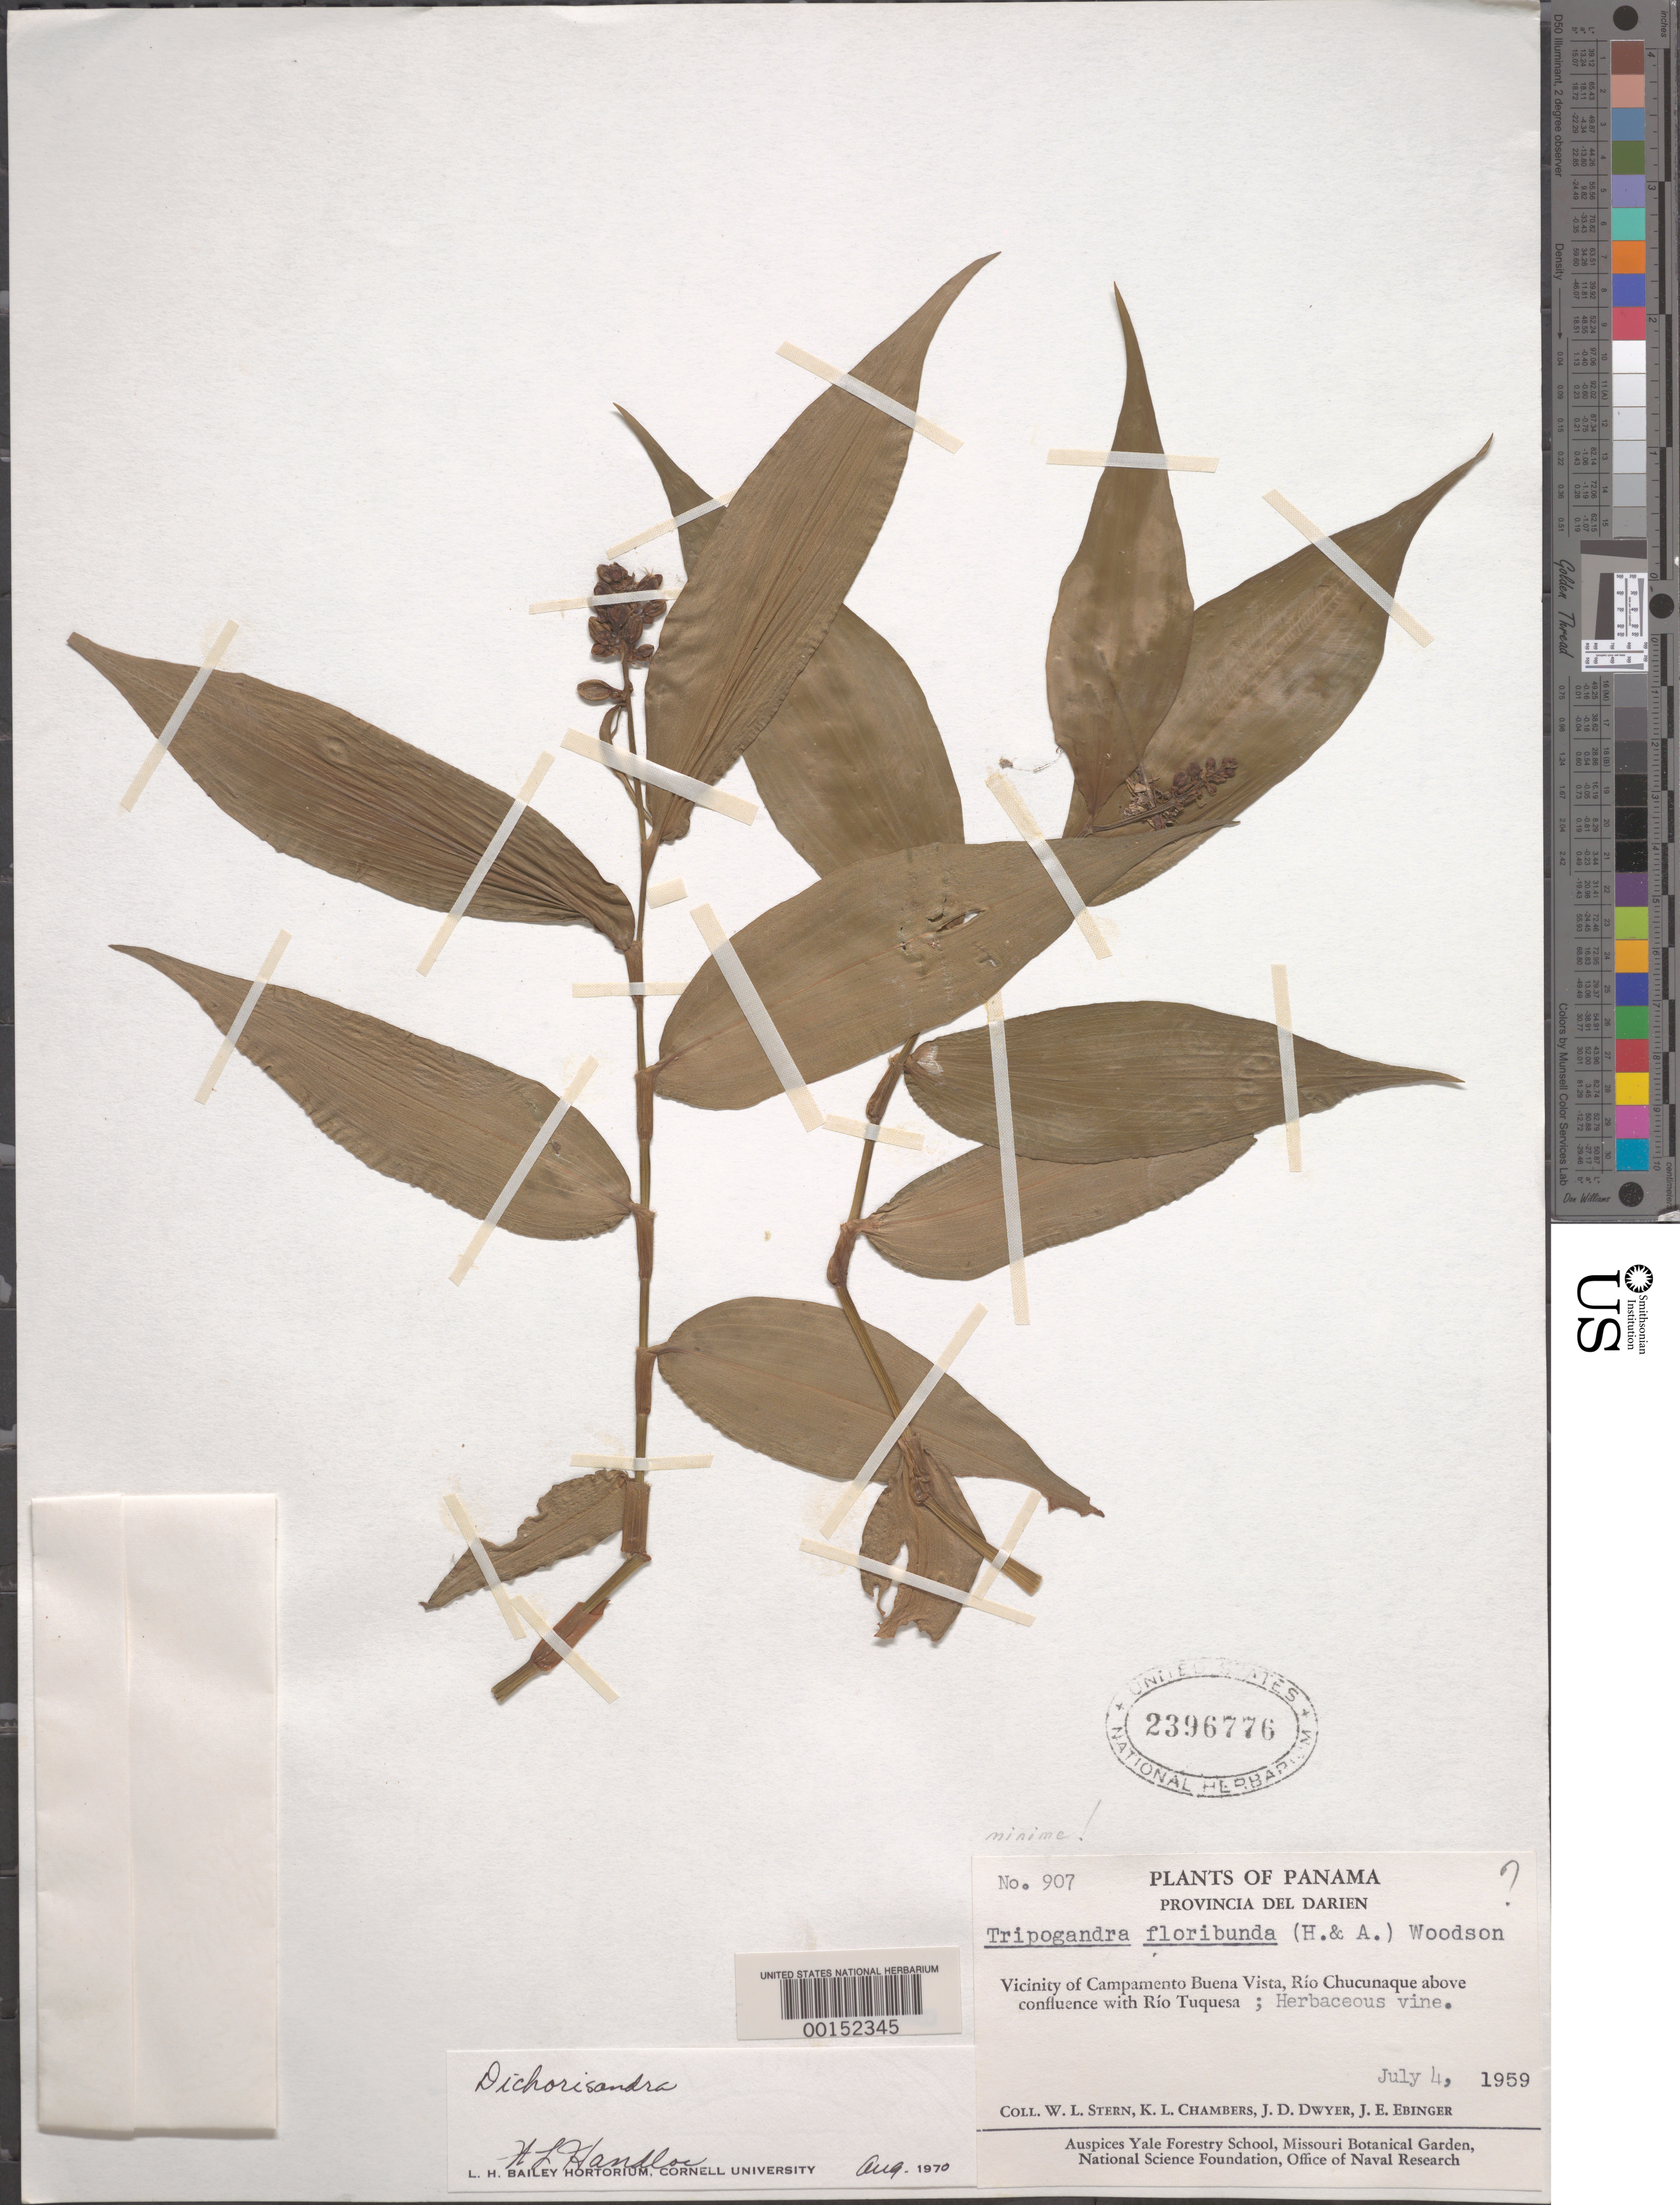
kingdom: Plantae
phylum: Tracheophyta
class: Liliopsida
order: Commelinales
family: Commelinaceae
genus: Dichorisandra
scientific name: Dichorisandra hexandra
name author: (Aubl.) Standl.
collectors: W. L. Stern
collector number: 907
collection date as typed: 04 Jul 1959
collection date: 1959-07-04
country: Panama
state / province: Darién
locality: Rio Chucunaque above confluence with Rio Tuquesa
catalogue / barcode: US 2396776